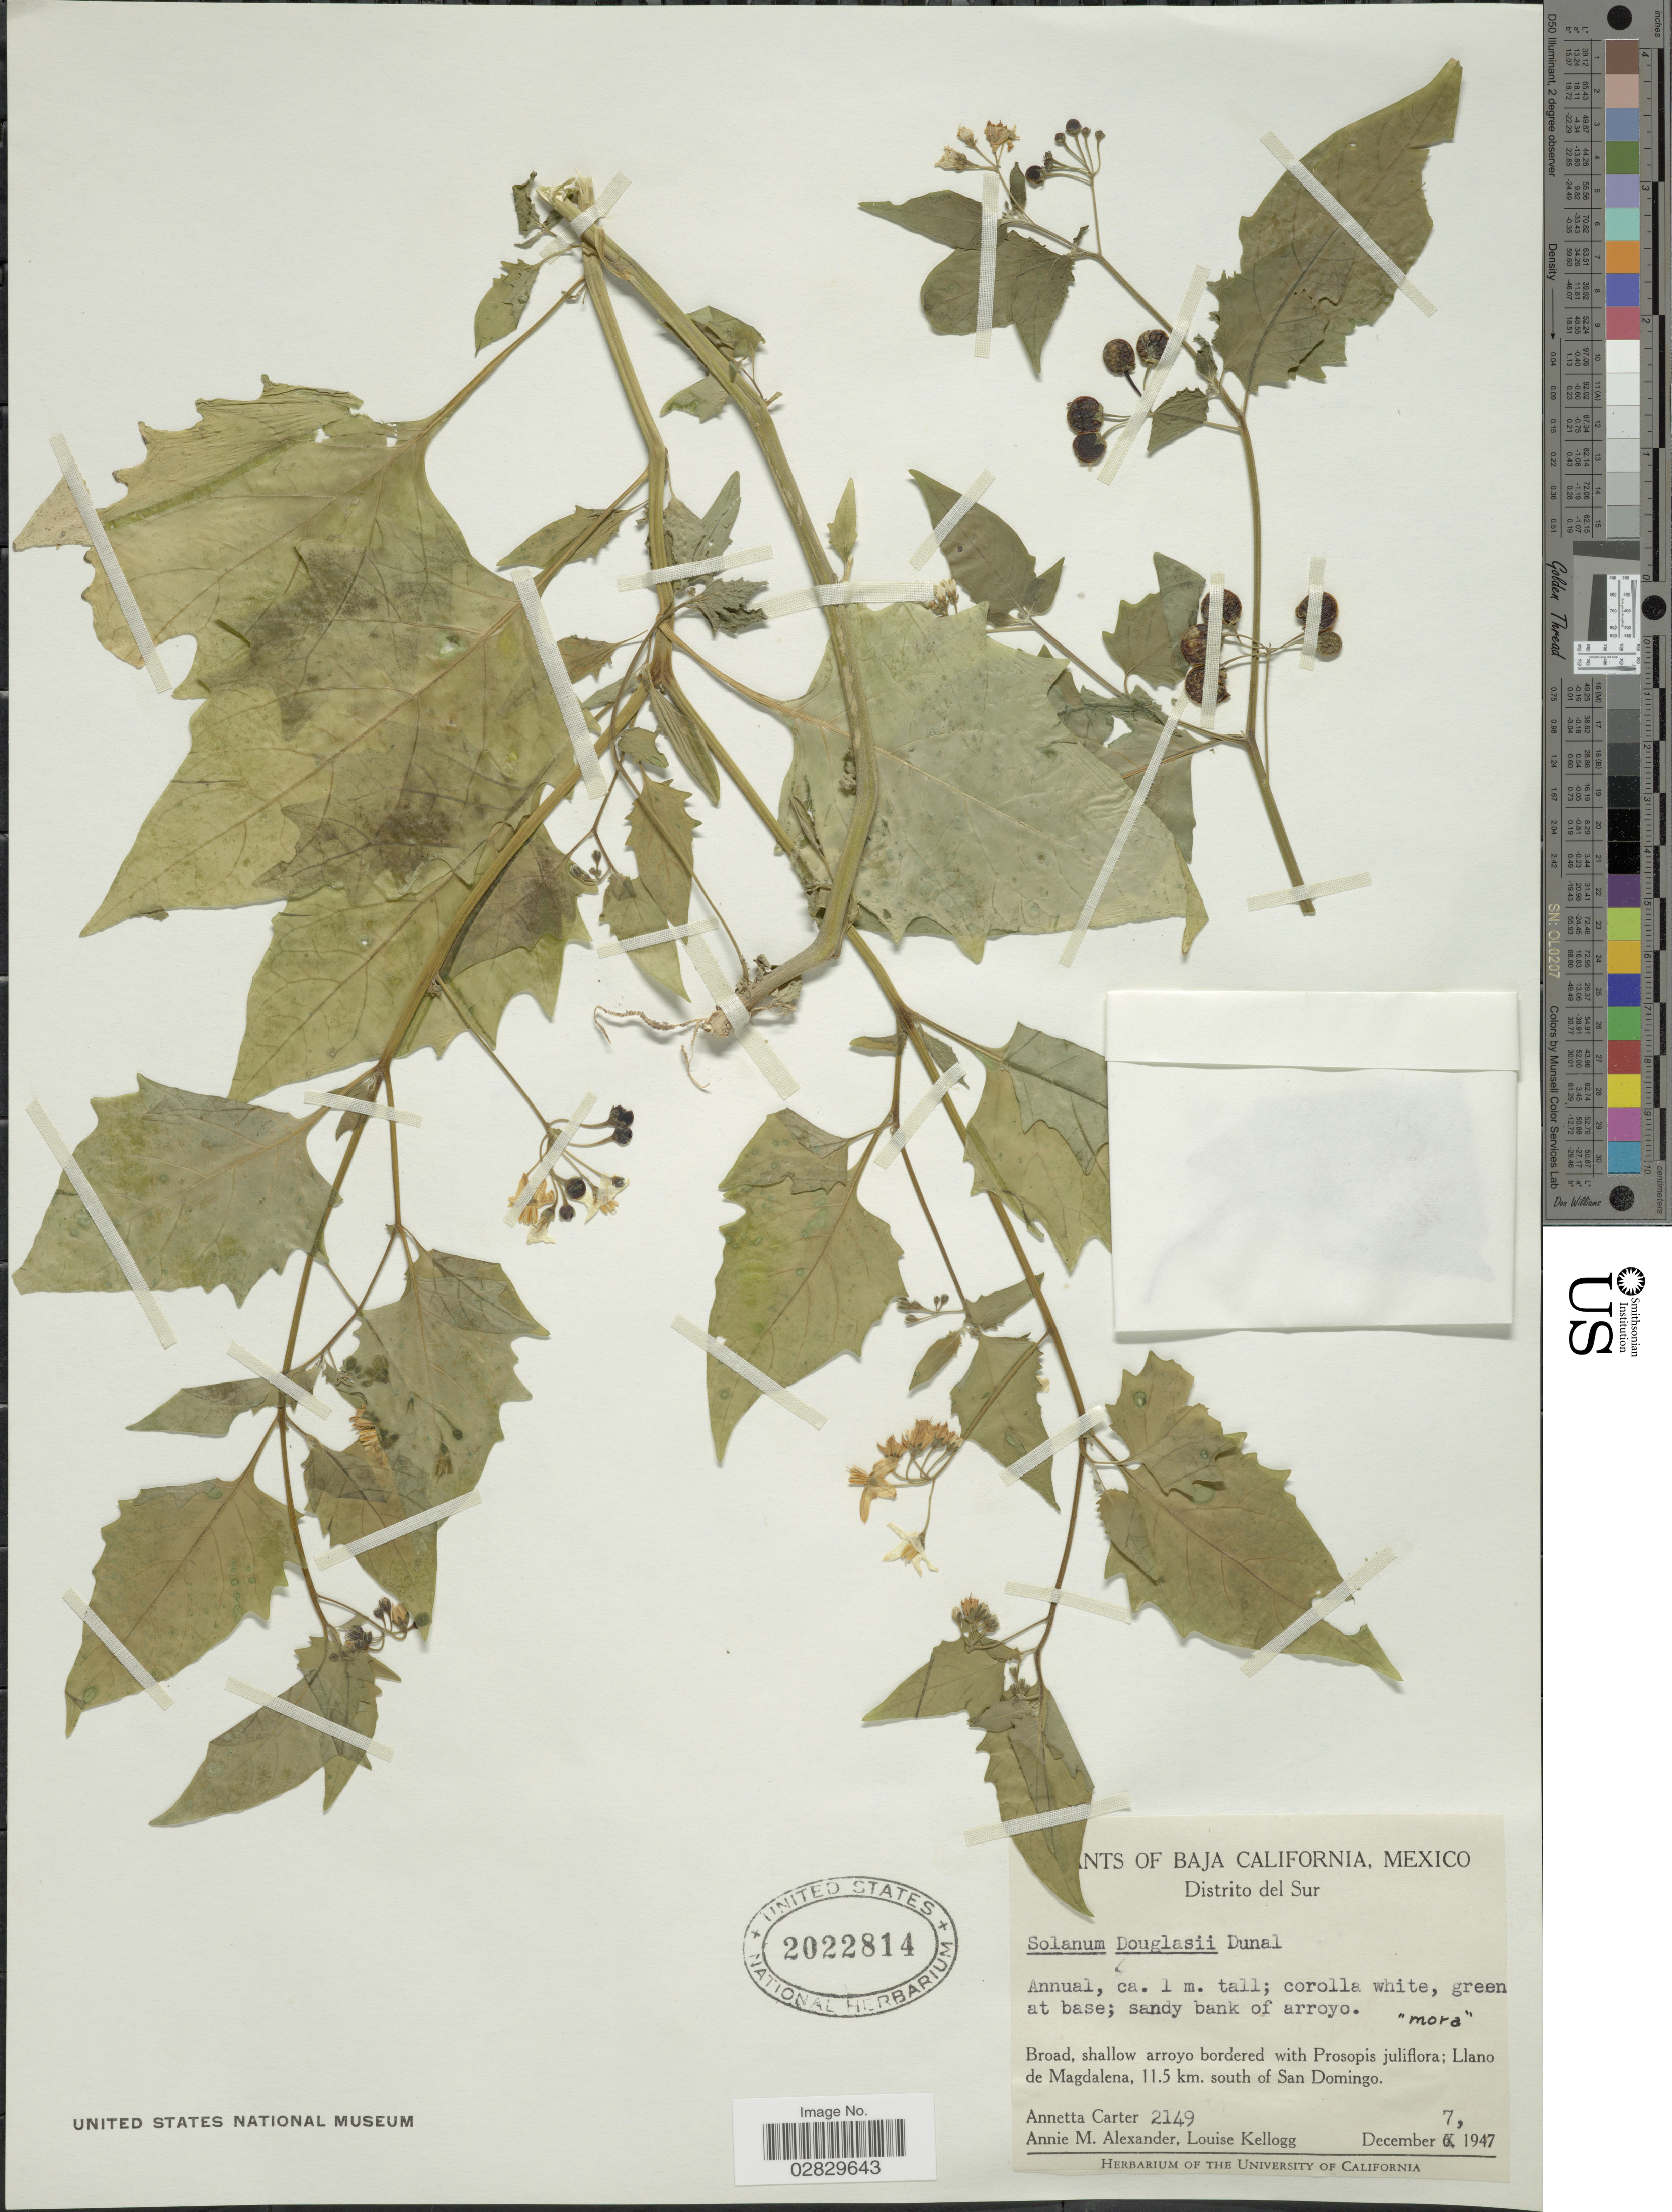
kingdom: Plantae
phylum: Tracheophyta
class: Magnoliopsida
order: Solanales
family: Solanaceae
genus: Solanum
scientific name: Solanum douglasii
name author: Dunal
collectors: A. Carter, A. M. Alexander & L. Kellogg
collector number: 2149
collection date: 1947-12-07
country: Mexico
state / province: Baja California Sur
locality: Distrito del Sur. Broad, shallow arroyo bordered with Prosopis juliflora; Llano de Magdalena, 11.5 km. south of San Domingo.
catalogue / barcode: US 2022814